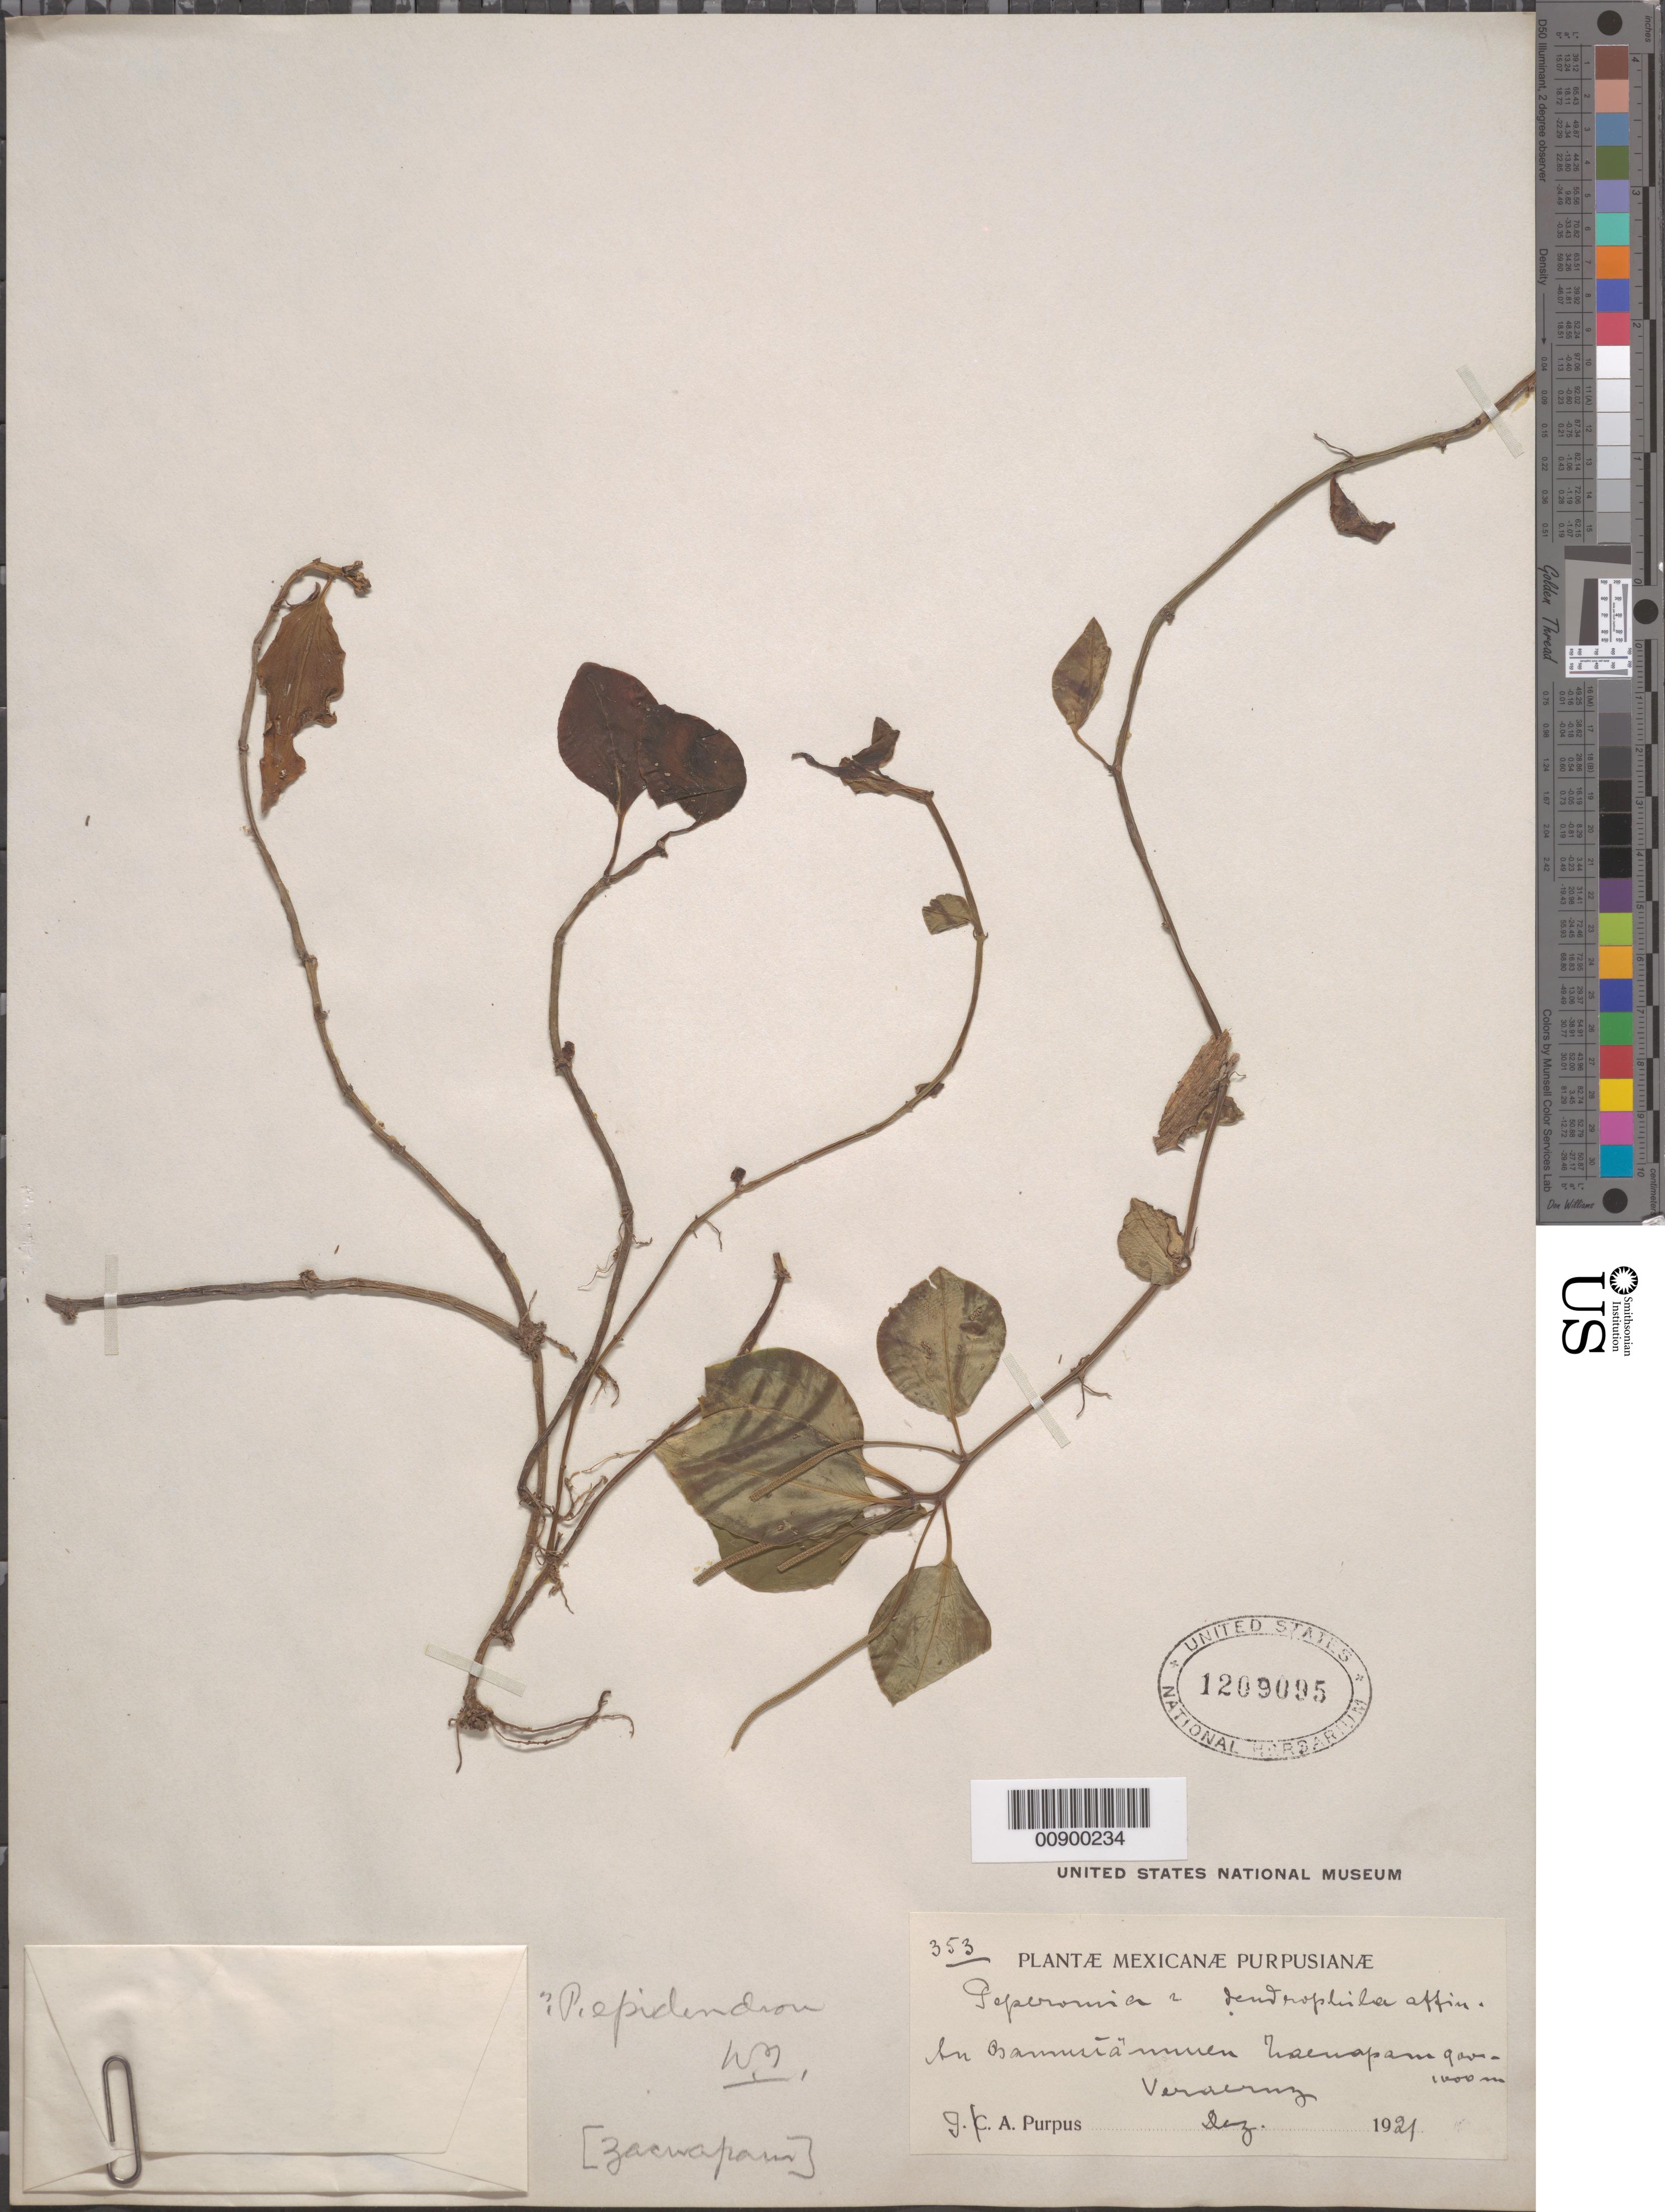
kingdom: Plantae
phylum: Tracheophyta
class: Magnoliopsida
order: Piperales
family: Piperaceae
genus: Peperomia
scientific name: Peperomia epidendron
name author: C. DC.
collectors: J. A. Purpus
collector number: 353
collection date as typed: Dec 1921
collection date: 1921-12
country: Mexico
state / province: Veracruz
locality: Zacuapam, Vercaruz.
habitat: In Bamusëâmuen (illegible).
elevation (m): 1000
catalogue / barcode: US 1209095